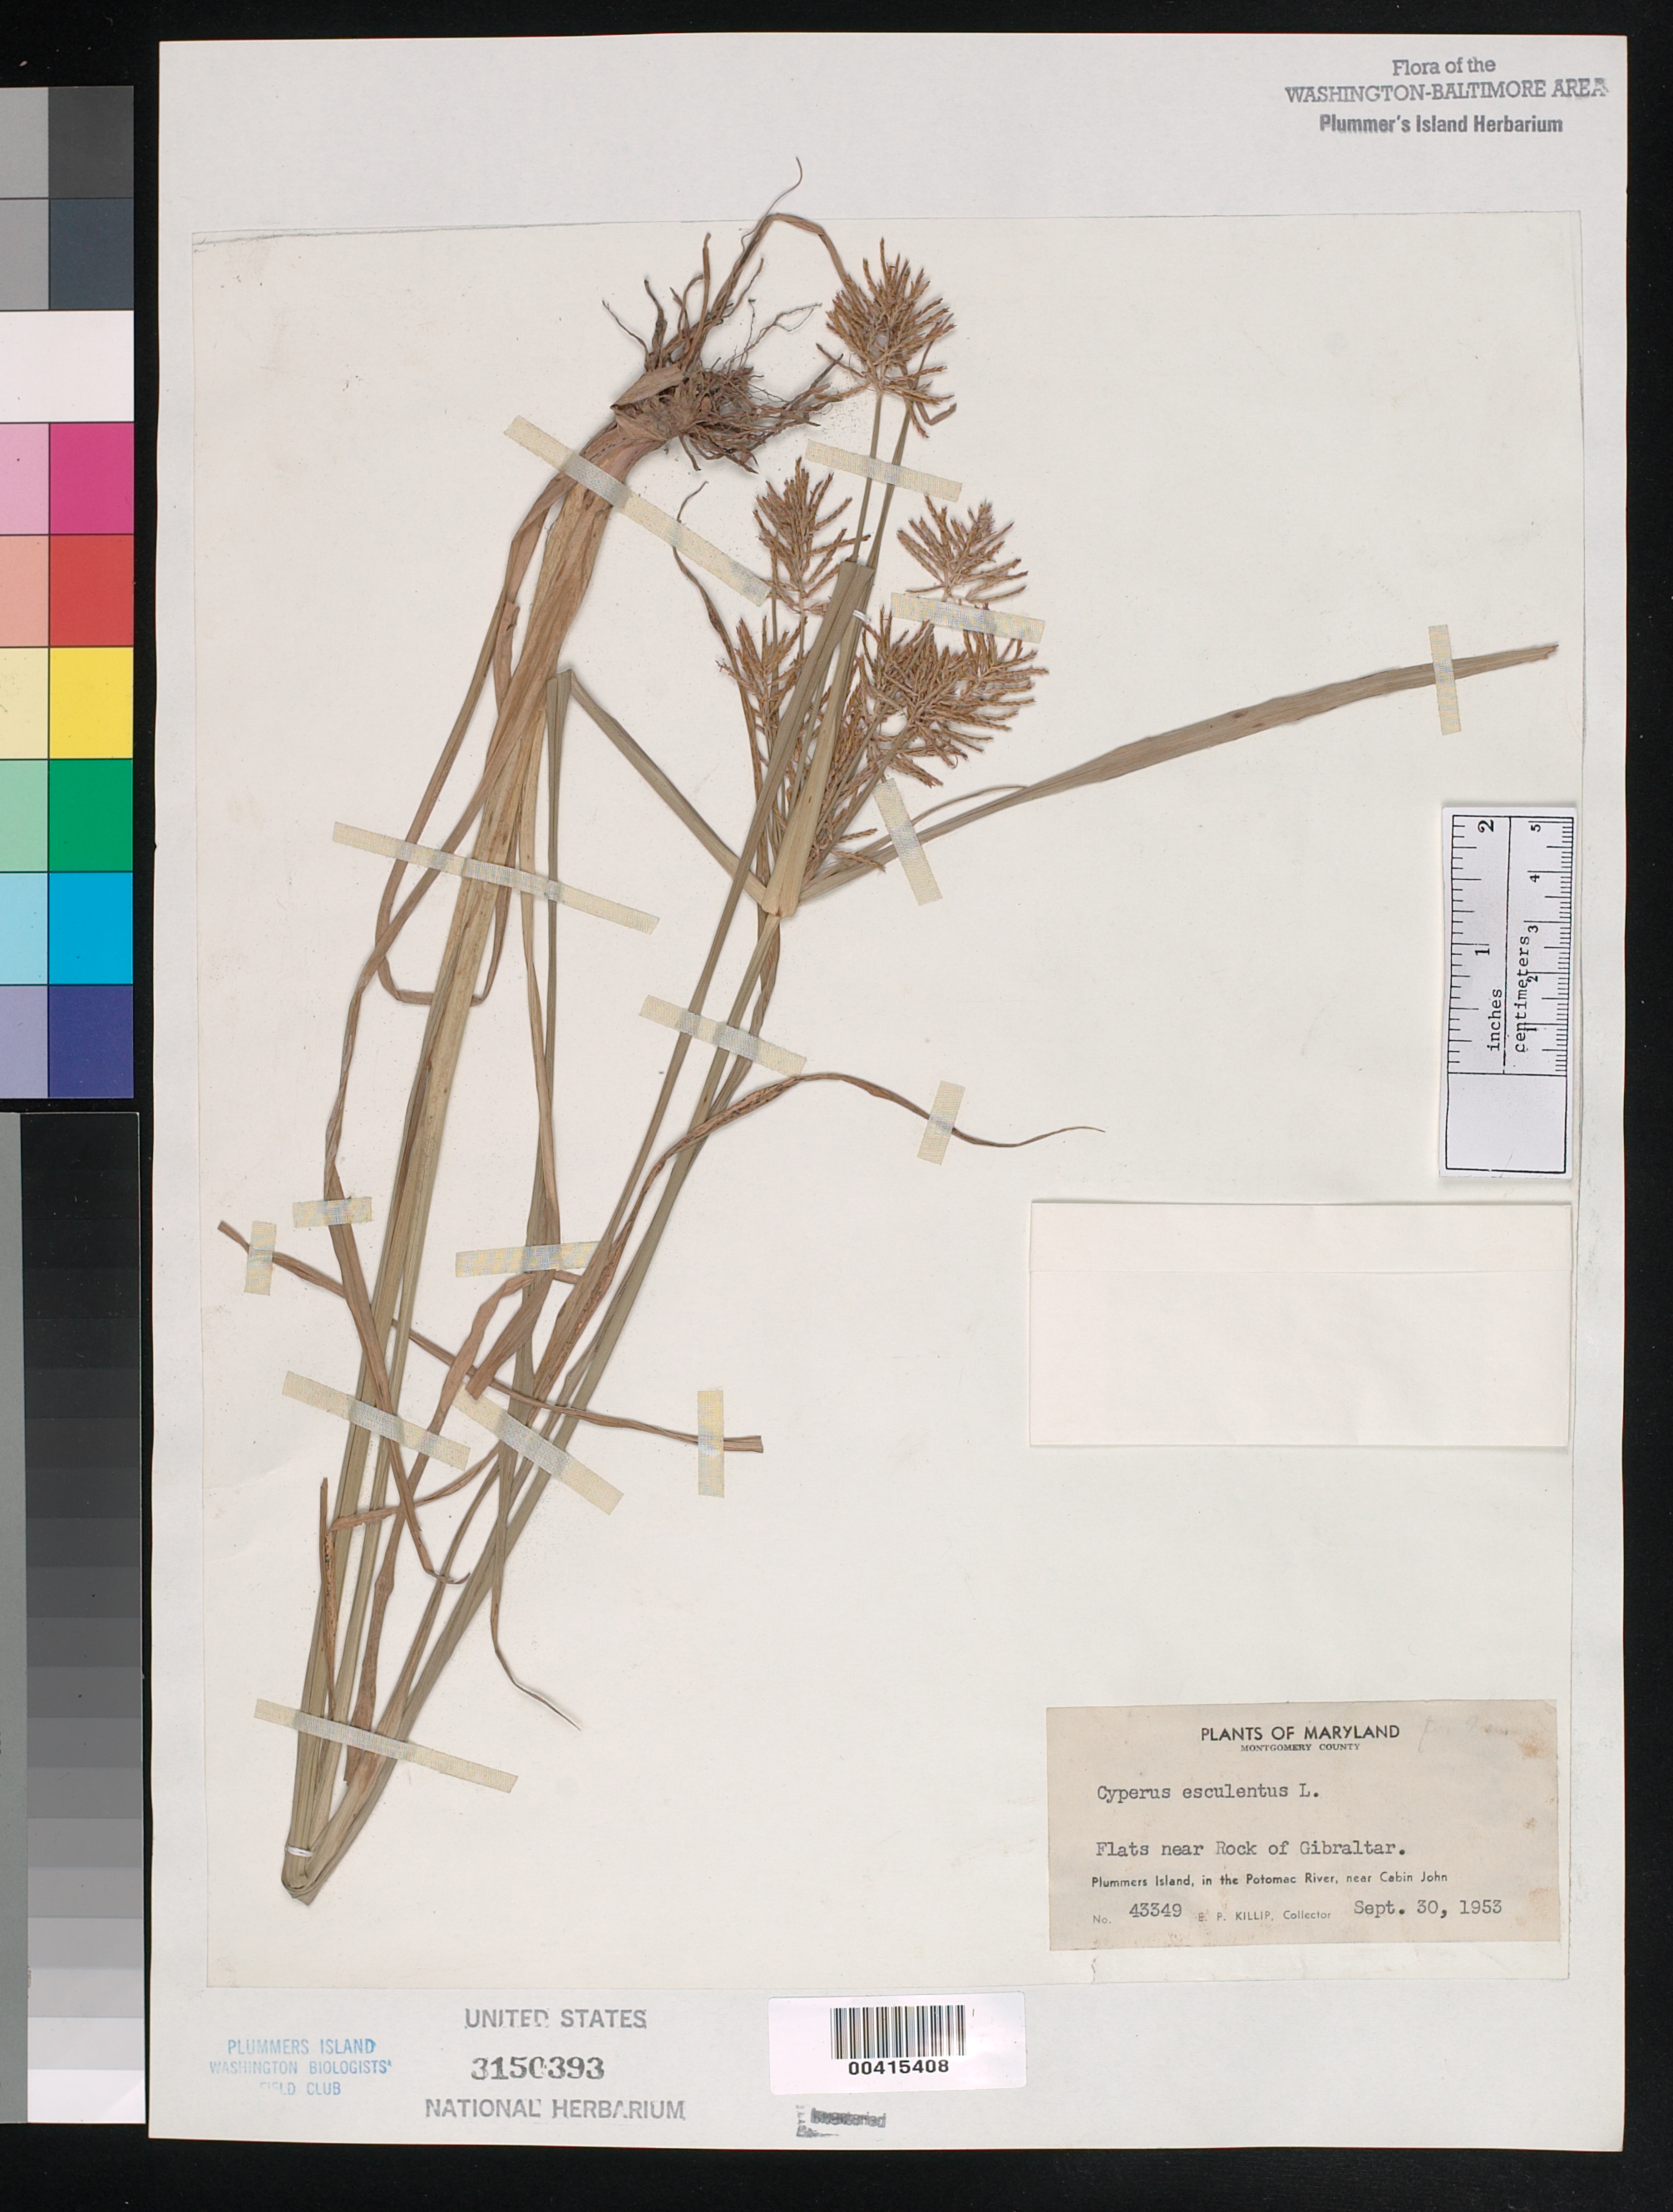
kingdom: Plantae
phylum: Tracheophyta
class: Liliopsida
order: Poales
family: Cyperaceae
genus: Cyperus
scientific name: Cyperus esculentus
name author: L.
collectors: E. P. Killip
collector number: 43349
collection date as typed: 30 Sep 1953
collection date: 1953-09-30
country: United States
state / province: Maryland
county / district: Montgomery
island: Plummers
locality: Plummer's Island, flats near Rock of Gibraltar C. & O. Canal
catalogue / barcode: US 3150393